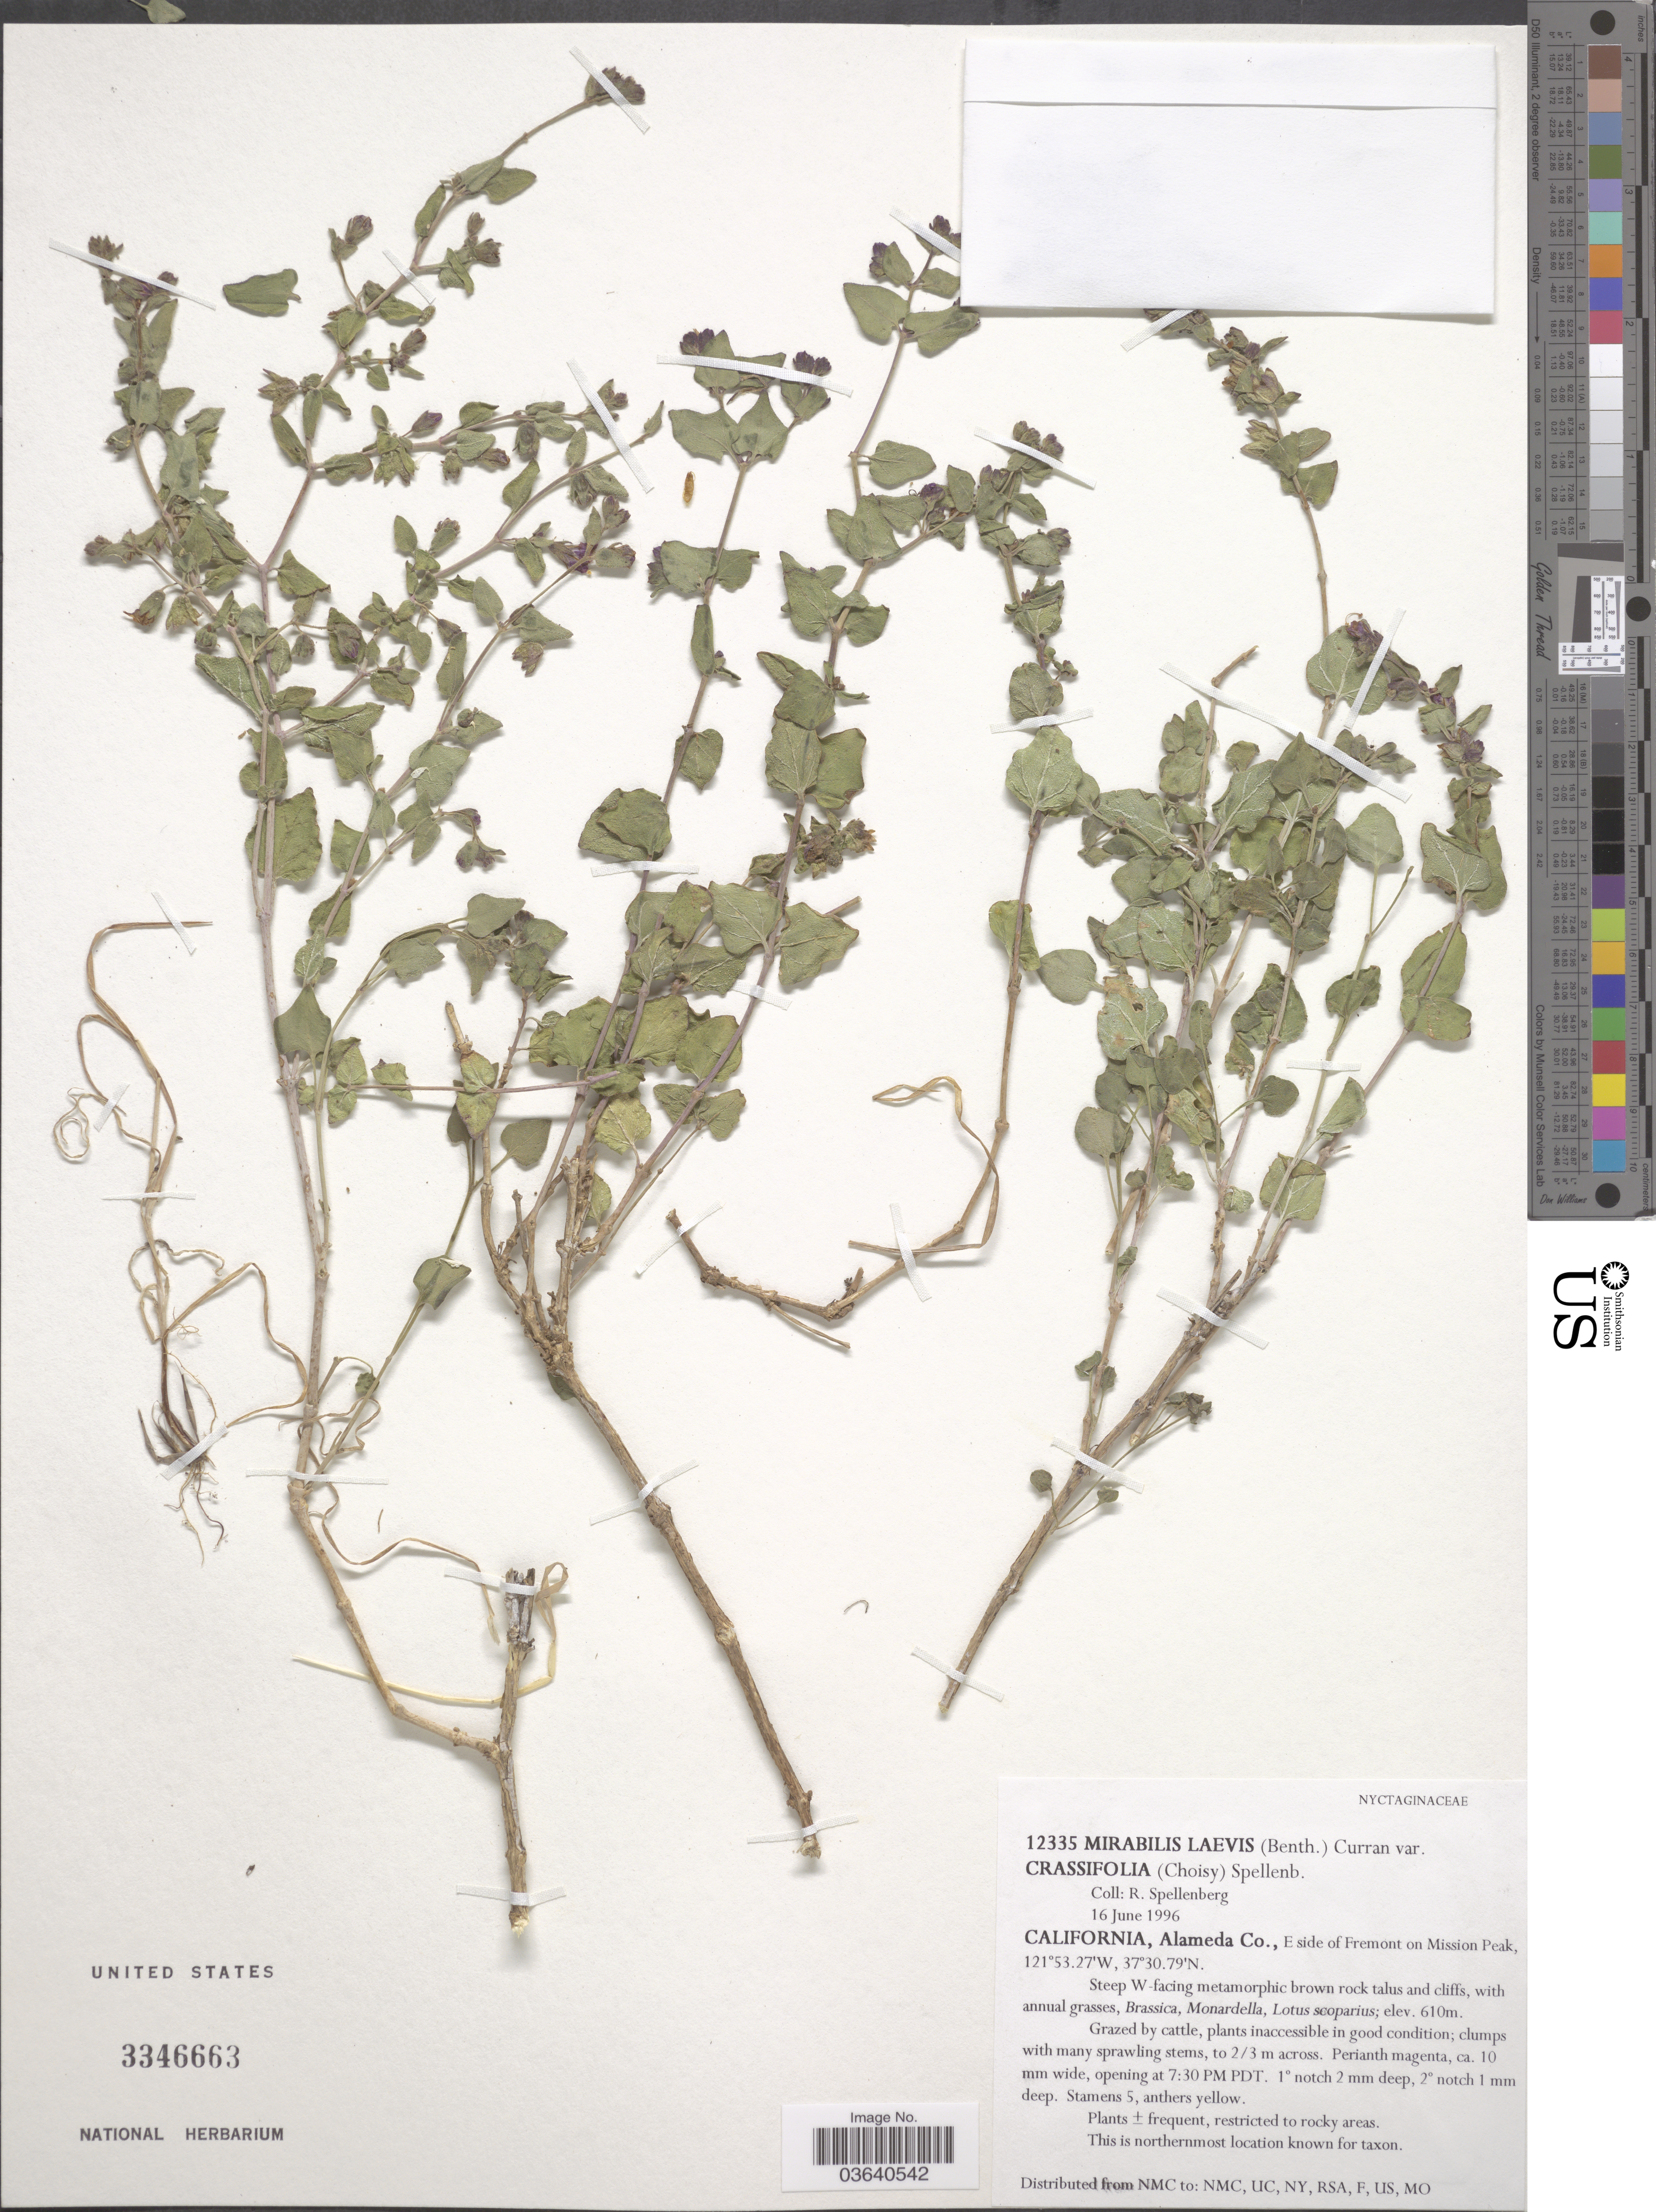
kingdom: Plantae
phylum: Tracheophyta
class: Magnoliopsida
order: Caryophyllales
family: Nyctaginaceae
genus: Mirabilis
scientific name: Mirabilis laevis var. crassifolia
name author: (Choisy) Spellenb.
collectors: R. Spellenberg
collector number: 12335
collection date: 1996-06-18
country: United States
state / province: California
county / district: Alameda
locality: Alameda Co., E side of Fremont on Mission Peak.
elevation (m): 610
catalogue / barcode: US 3346663